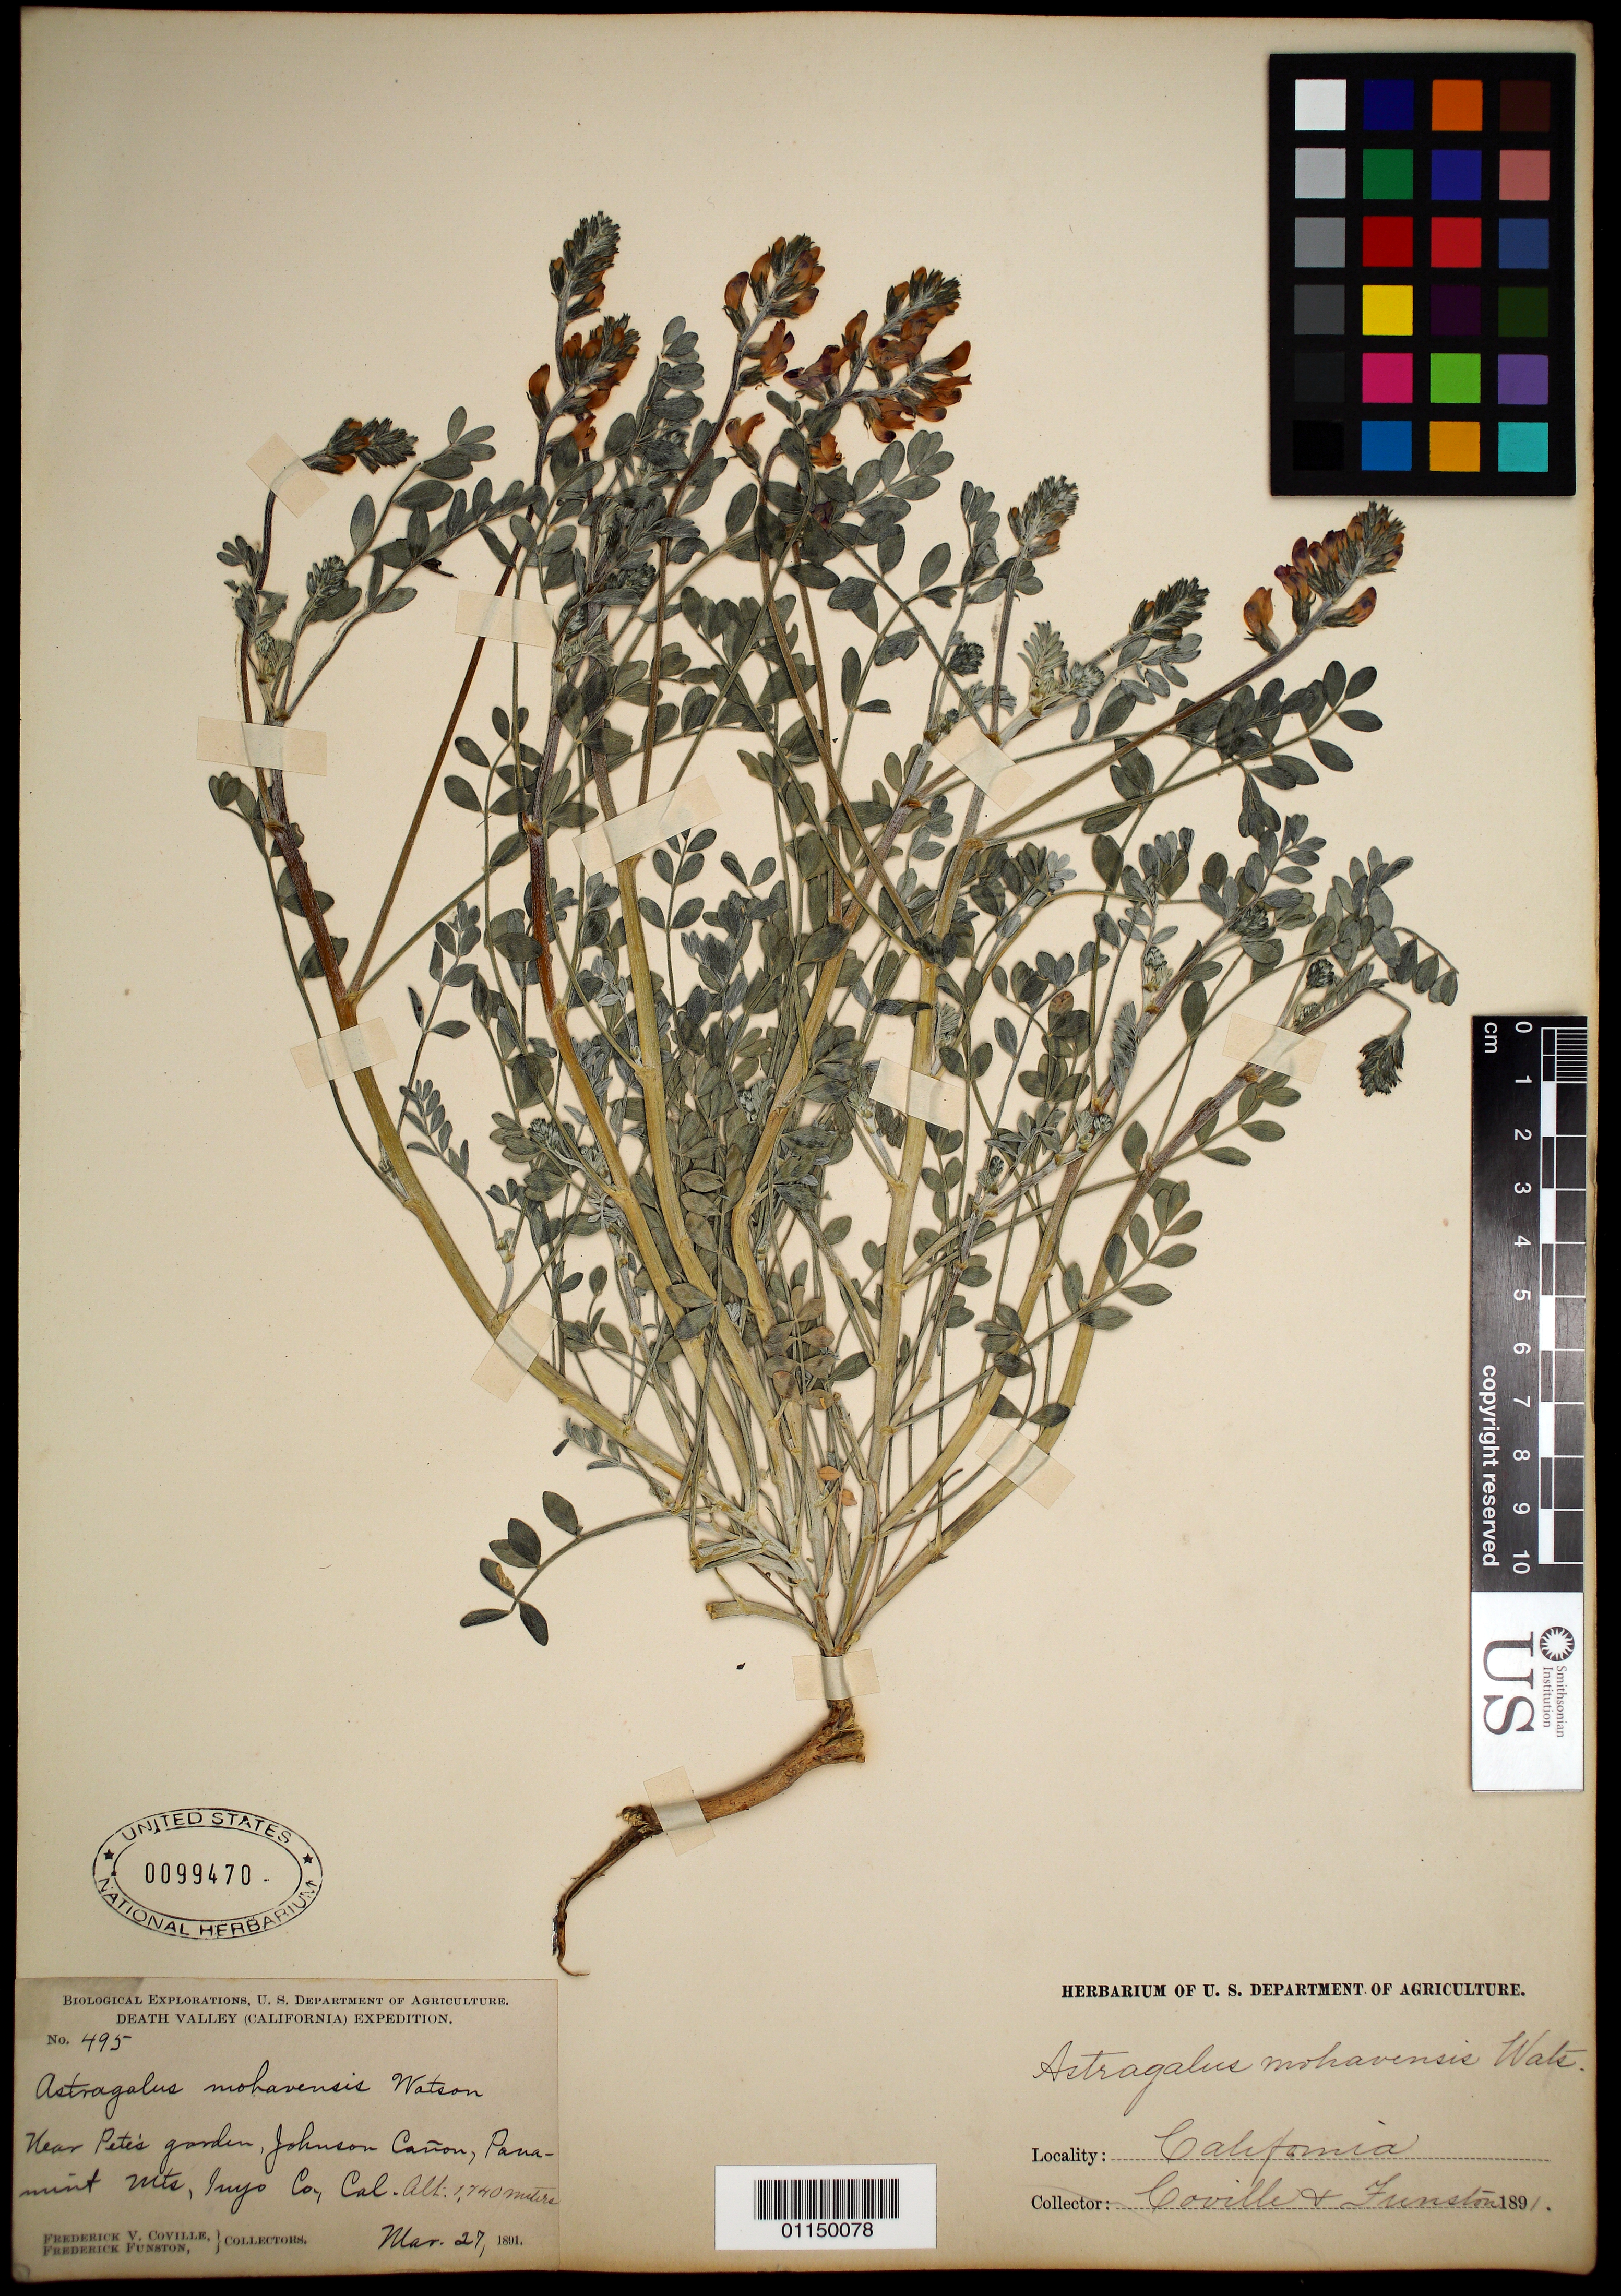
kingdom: Plantae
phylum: Tracheophyta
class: Magnoliopsida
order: Fabales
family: Fabaceae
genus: Astragalus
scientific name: Astragalus mojavensis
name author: S. Watson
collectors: F. V. Coville & F. Funston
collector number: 495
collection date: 1891-03-27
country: United States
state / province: California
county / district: Inyo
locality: Johnson Canyon, Panamint Mts.,Pete's Garden.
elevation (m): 1740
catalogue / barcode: US 99470